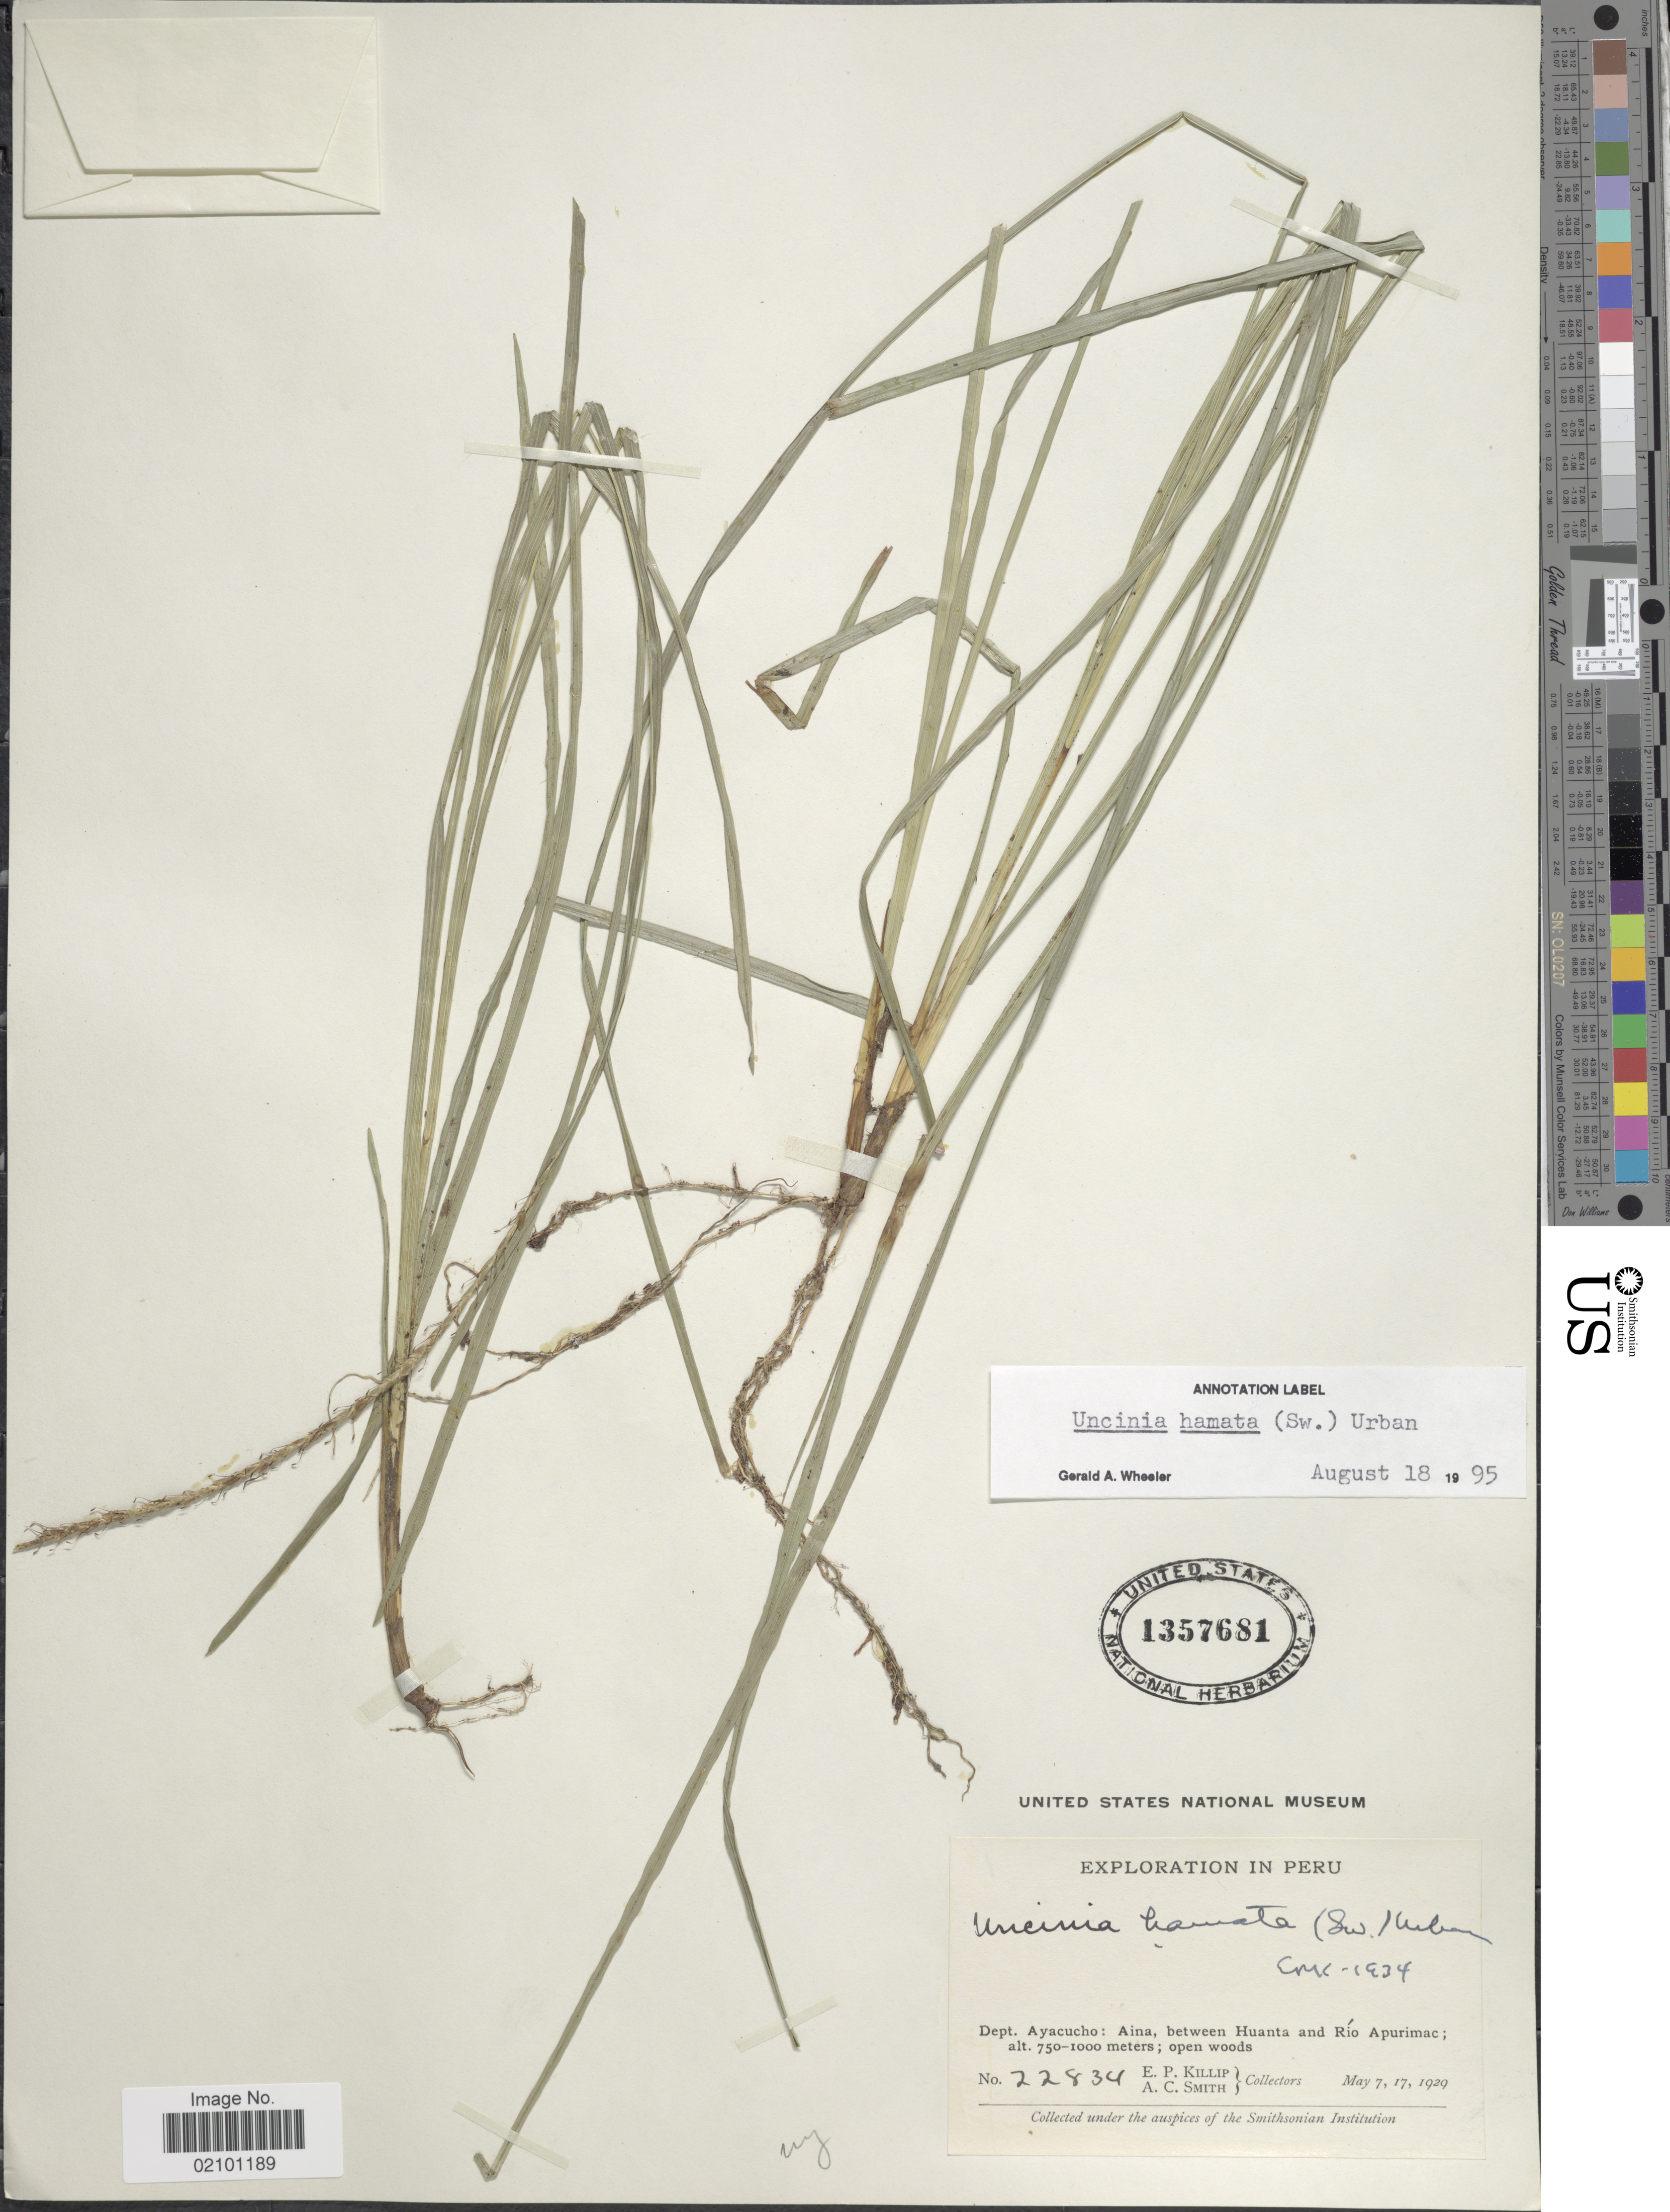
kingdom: Plantae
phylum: Tracheophyta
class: Liliopsida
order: Poales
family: Cyperaceae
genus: Carex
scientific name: Carex hamata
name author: Sw.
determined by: Strong, M. T., (US), Smithsonian Institution - National Museum of Natural History (UNITED STATES)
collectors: E. P. Killip & A. C. Smith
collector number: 22834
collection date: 1929-05-07/1929-05-17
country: Peru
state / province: Ayacucho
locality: Aina, between Huanta and Rio Apurimac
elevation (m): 750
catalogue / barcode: US 1357681